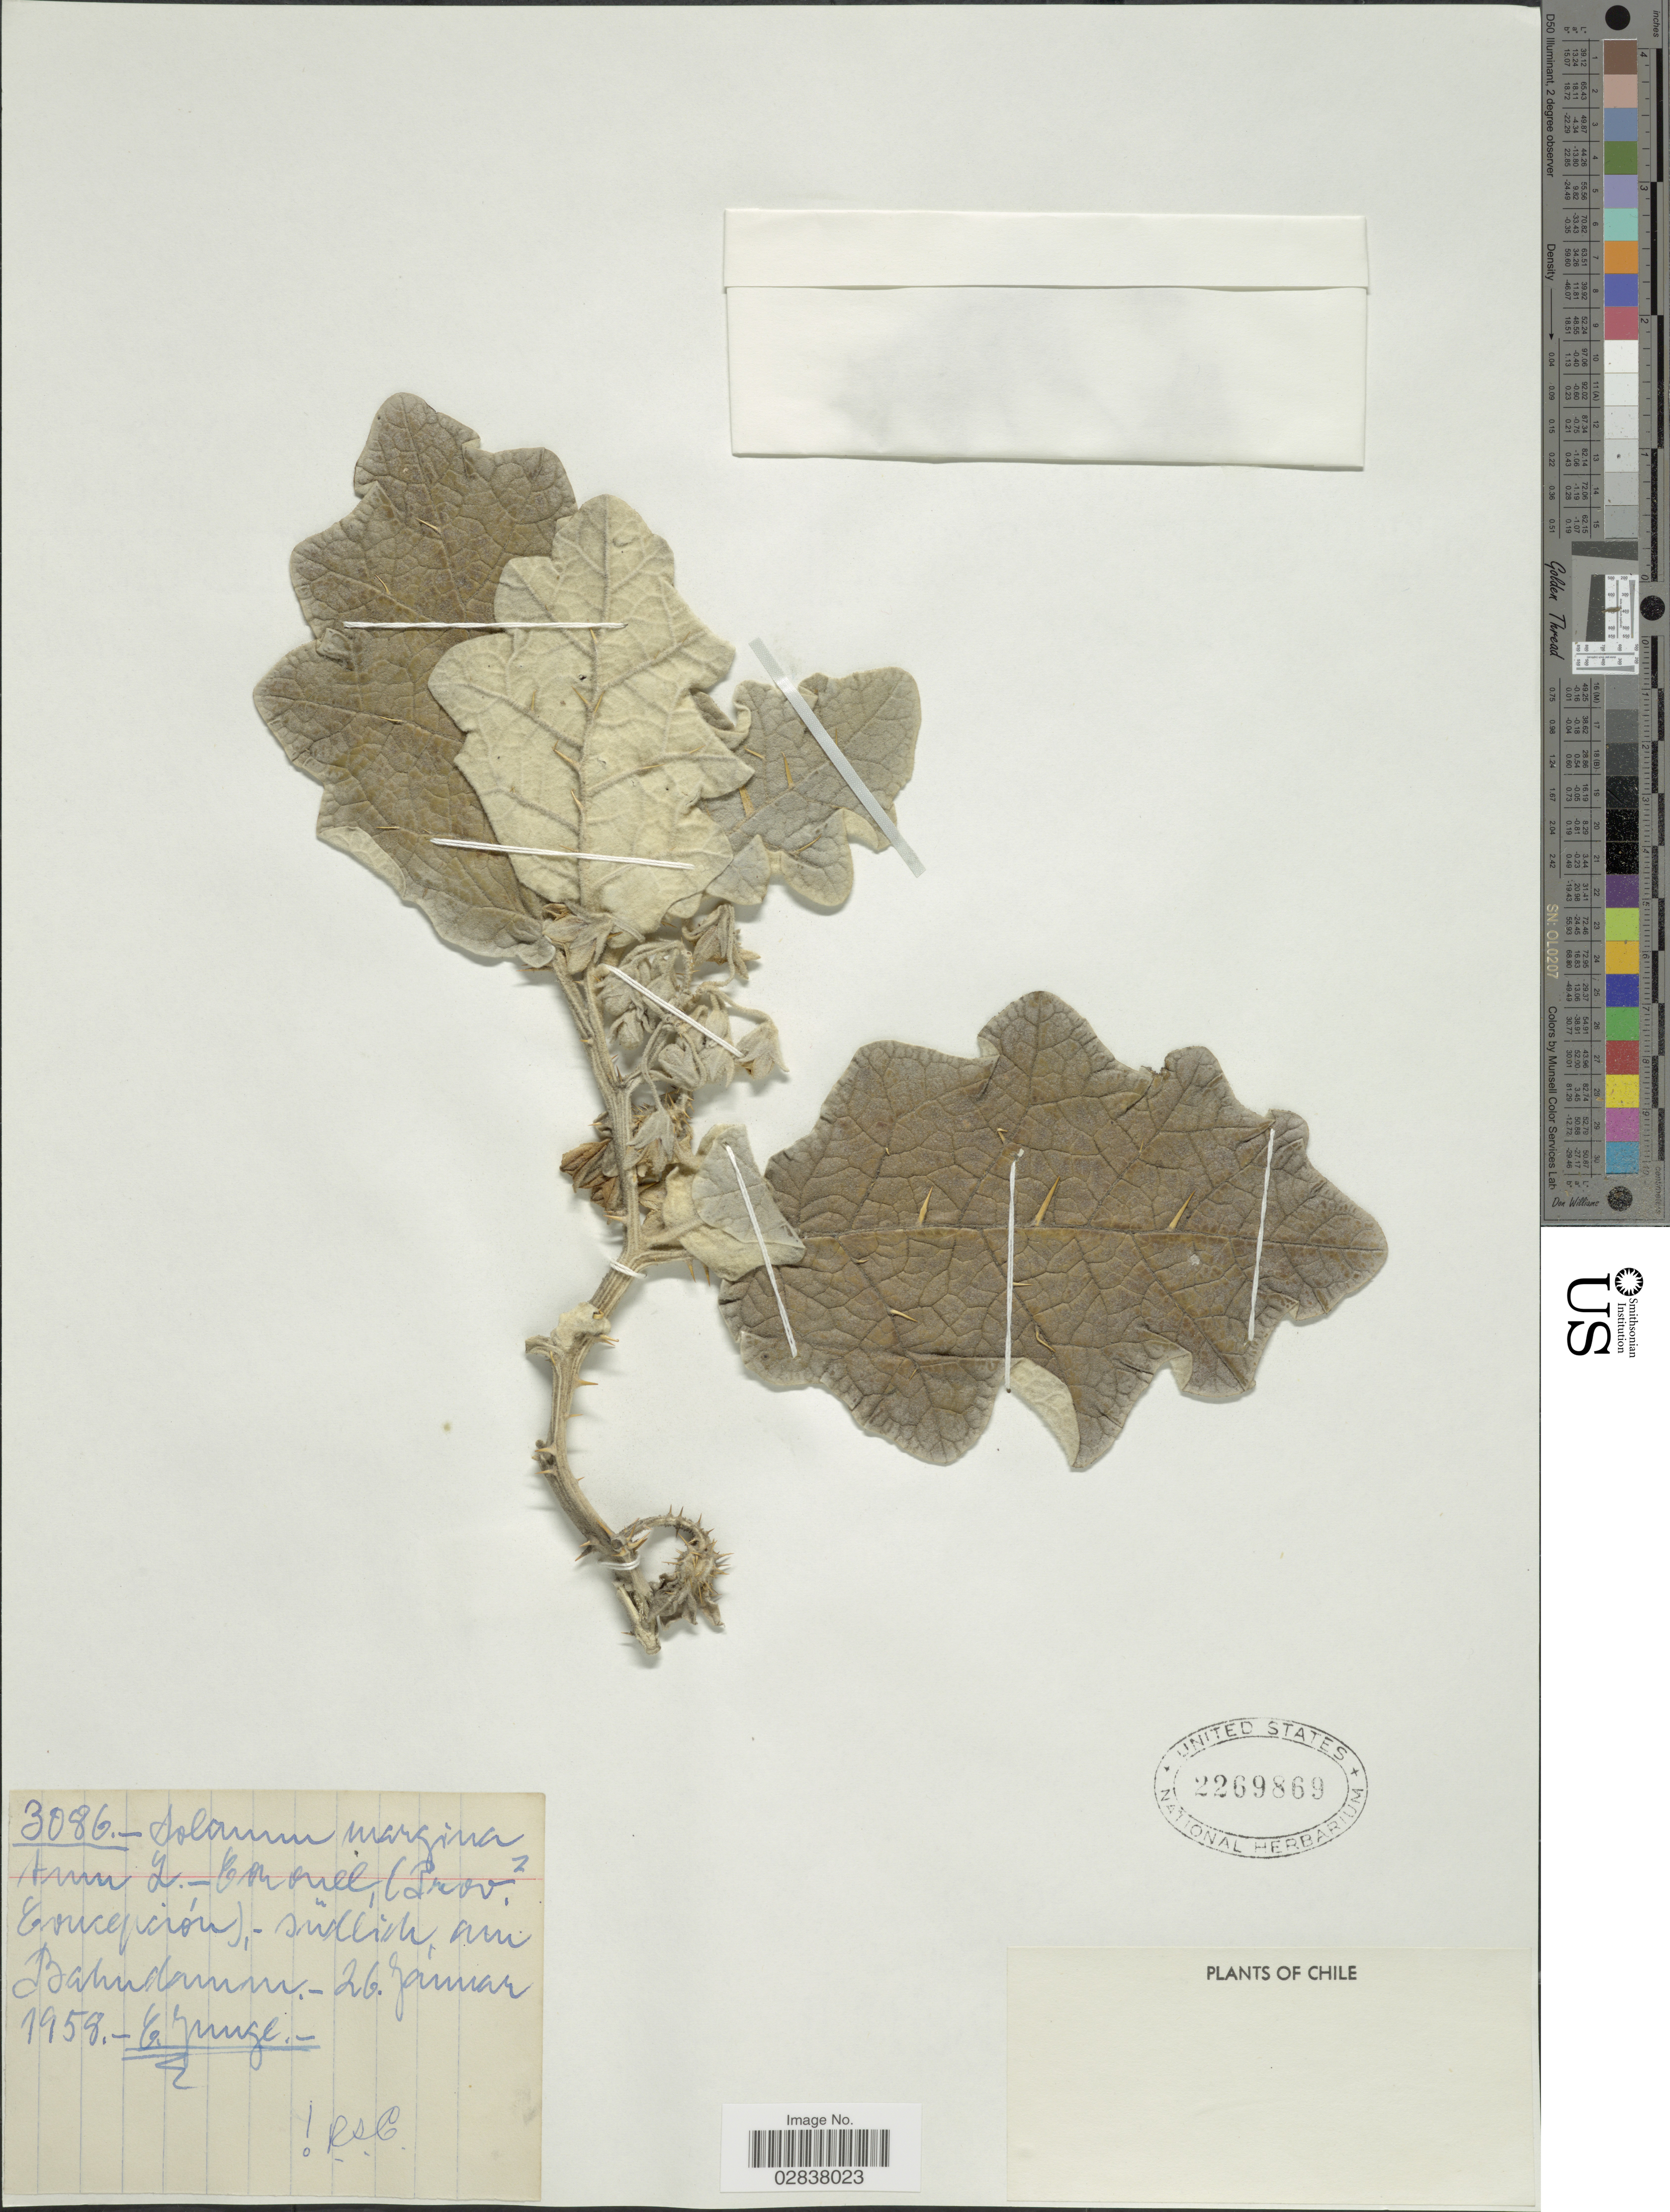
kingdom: Plantae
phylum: Tracheophyta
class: Magnoliopsida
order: Solanales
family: Solanaceae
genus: Solanum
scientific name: Solanum marginatum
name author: L. f.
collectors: E. Junge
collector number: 3086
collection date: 1958-01-26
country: Chile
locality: Coronel Prov. Concepción.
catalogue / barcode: US 2269869